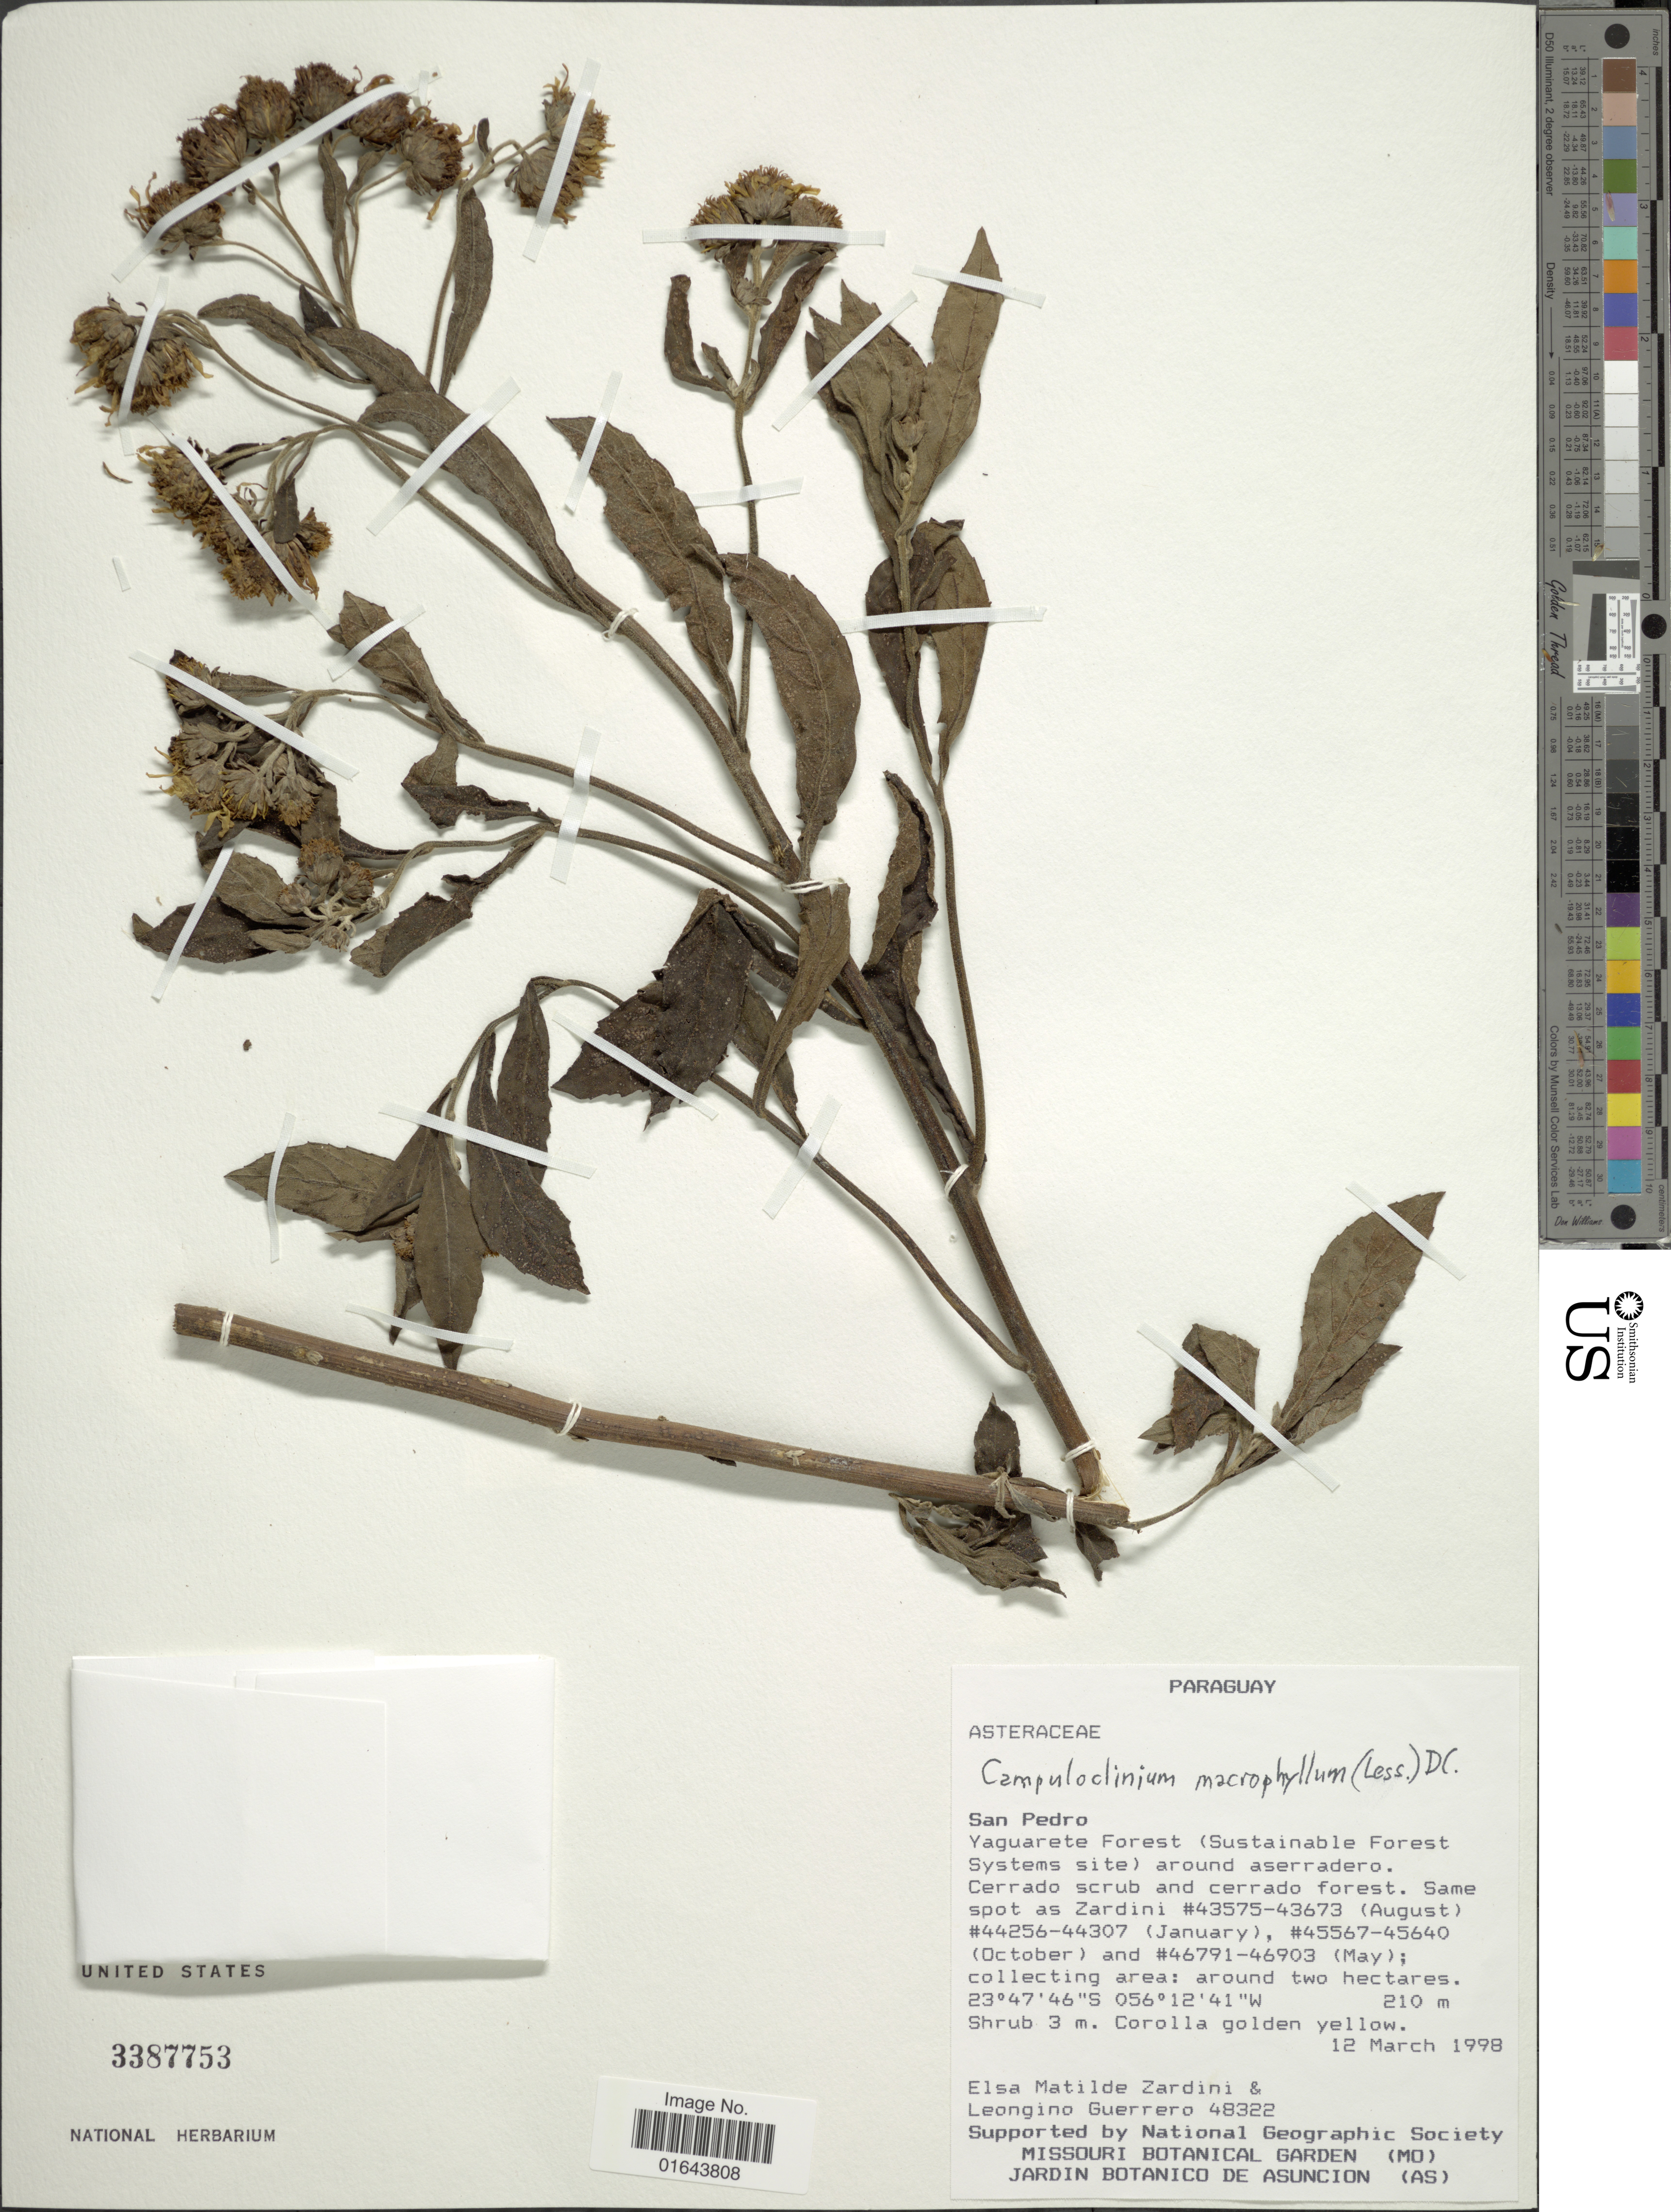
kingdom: Plantae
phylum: Tracheophyta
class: Magnoliopsida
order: Asterales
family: Asteraceae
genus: Campuloclinium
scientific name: Campuloclinium macrocephalum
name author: (Less.) DC.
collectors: E. M. Zardini & L. Guerrero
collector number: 48322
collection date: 1998-03-12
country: Paraguay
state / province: San Pedro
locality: San Pedro. Yaguarete Forest (Sustainable Forest Systems site) around aserradero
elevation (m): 210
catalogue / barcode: US 3387753